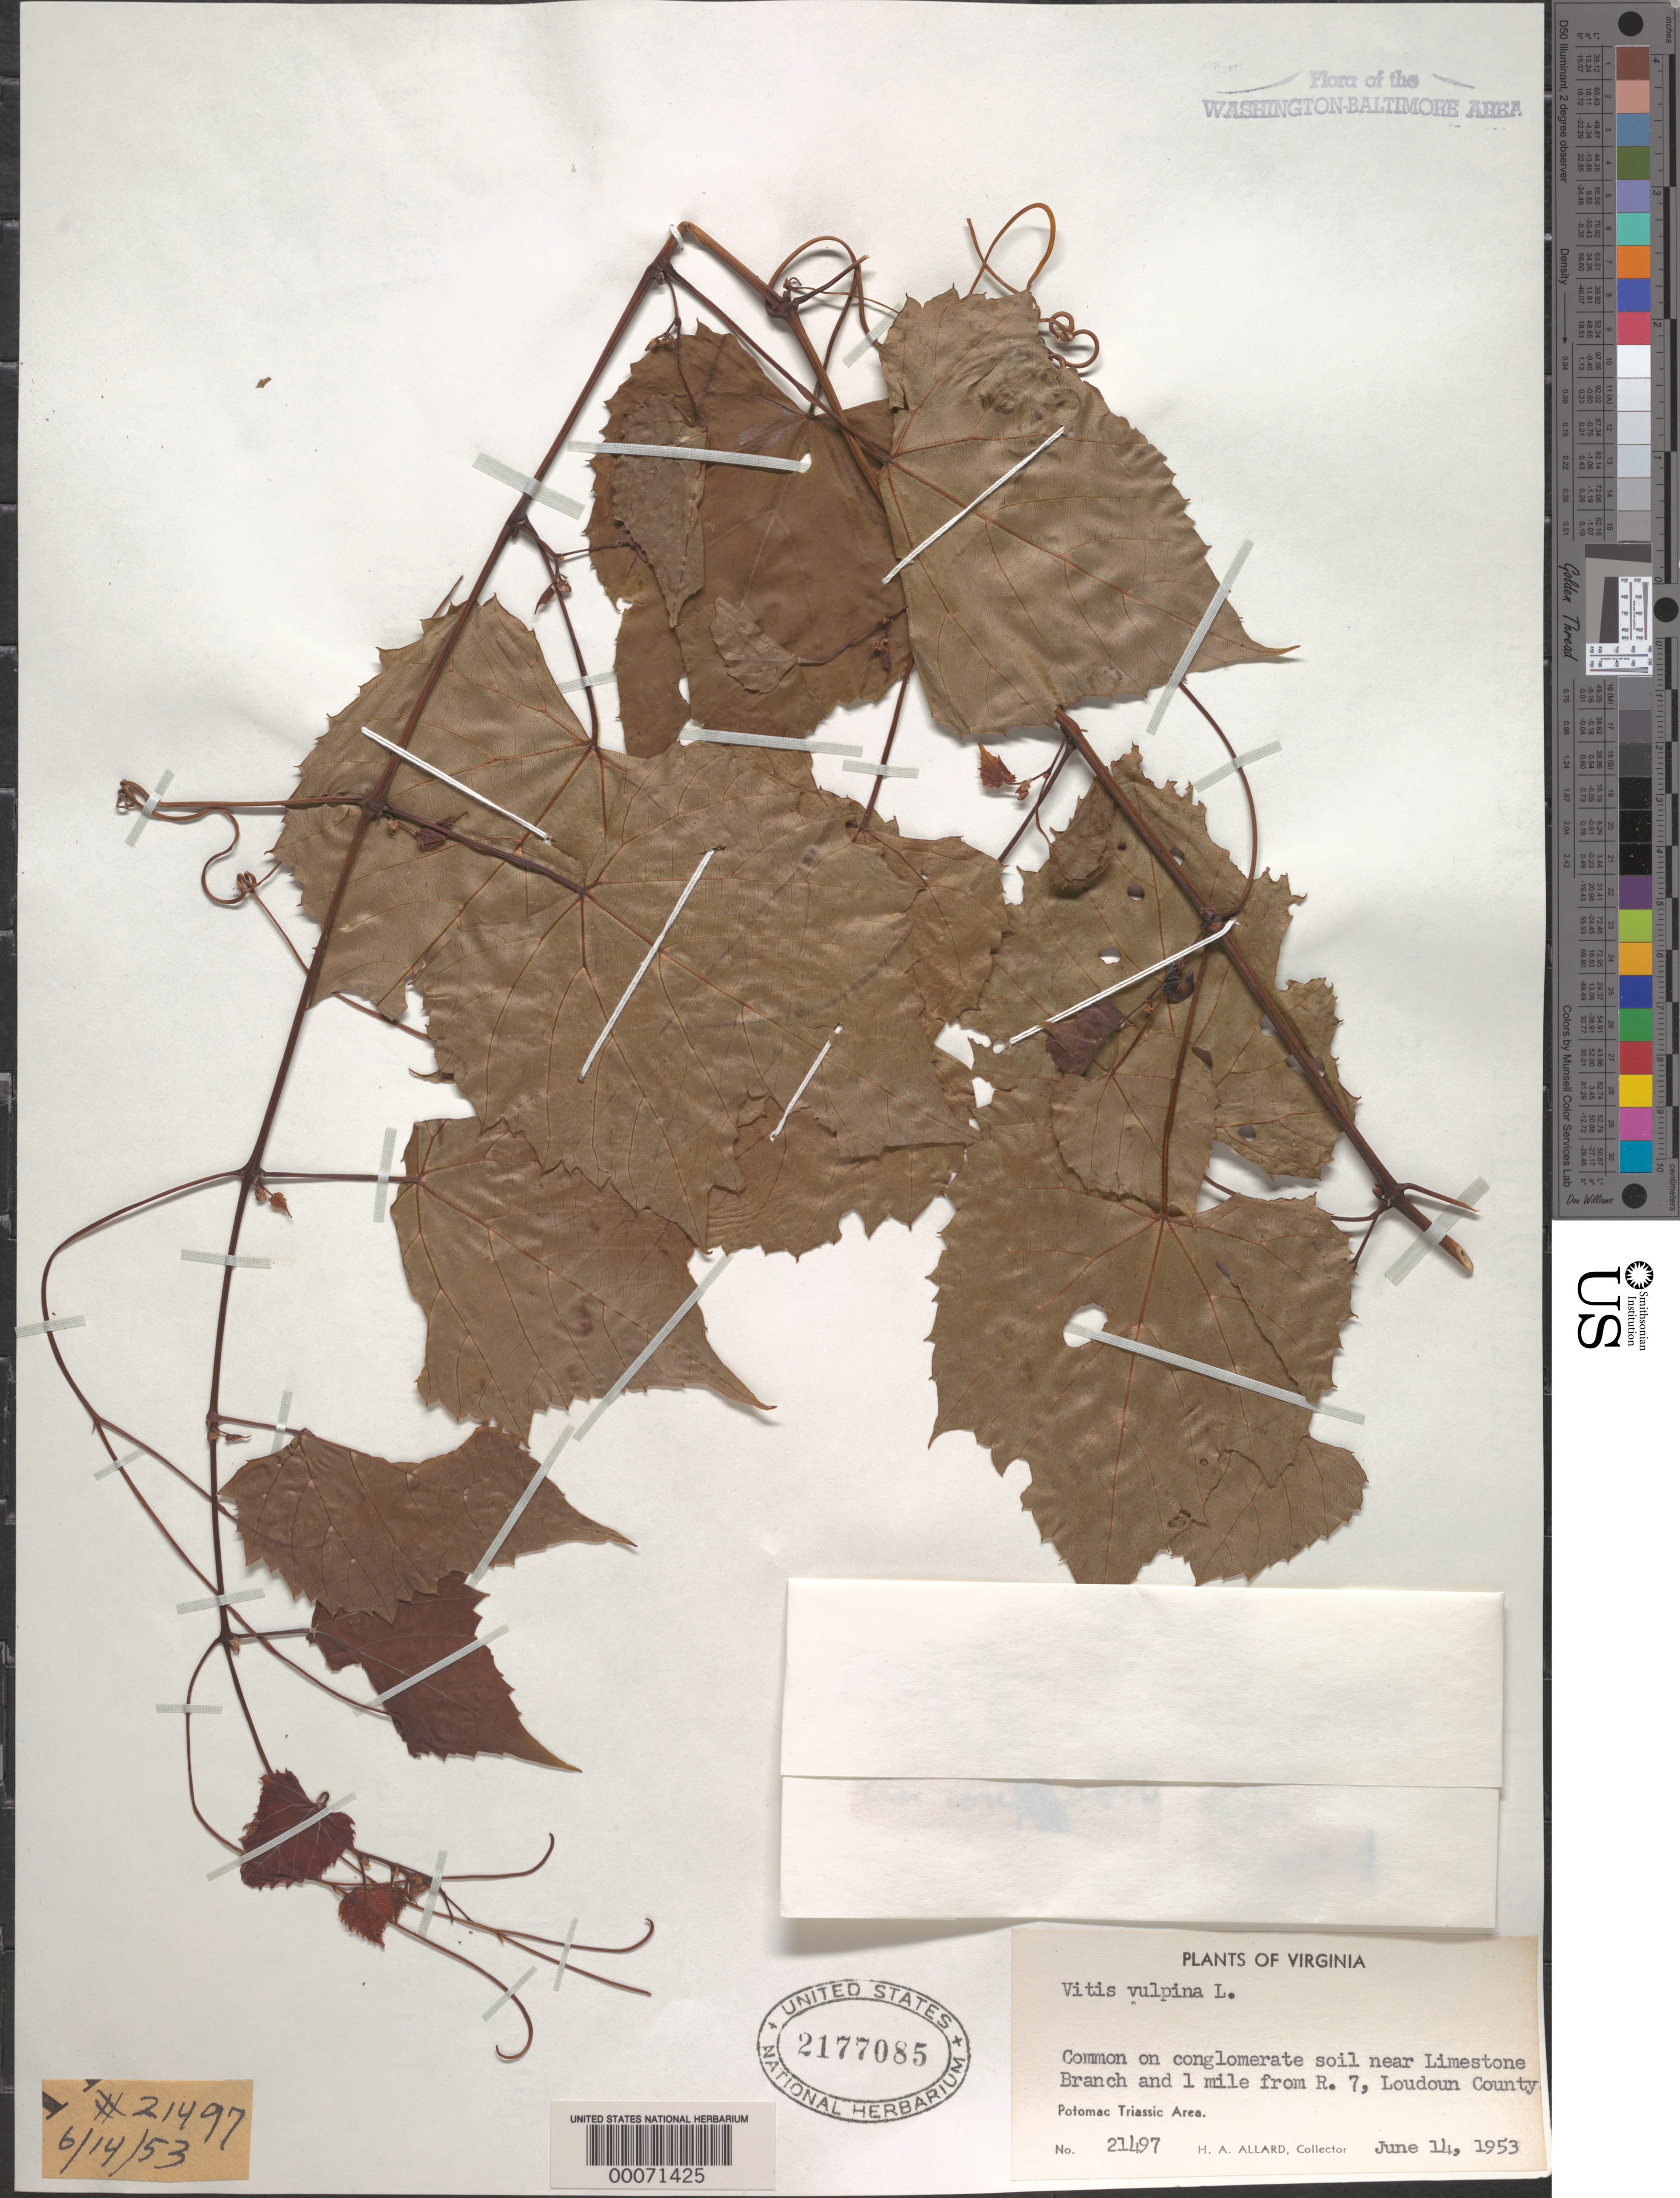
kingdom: Plantae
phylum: Tracheophyta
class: Magnoliopsida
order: Vitales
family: Vitaceae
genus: Vitis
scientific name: Vitis vulpina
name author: L.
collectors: H. A. Allard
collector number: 21497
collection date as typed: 14 Jun 1953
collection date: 1953-06-14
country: United States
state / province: Virginia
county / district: Loudoun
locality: Limestone Branch, Route 7 vicinity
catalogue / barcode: US 2177085